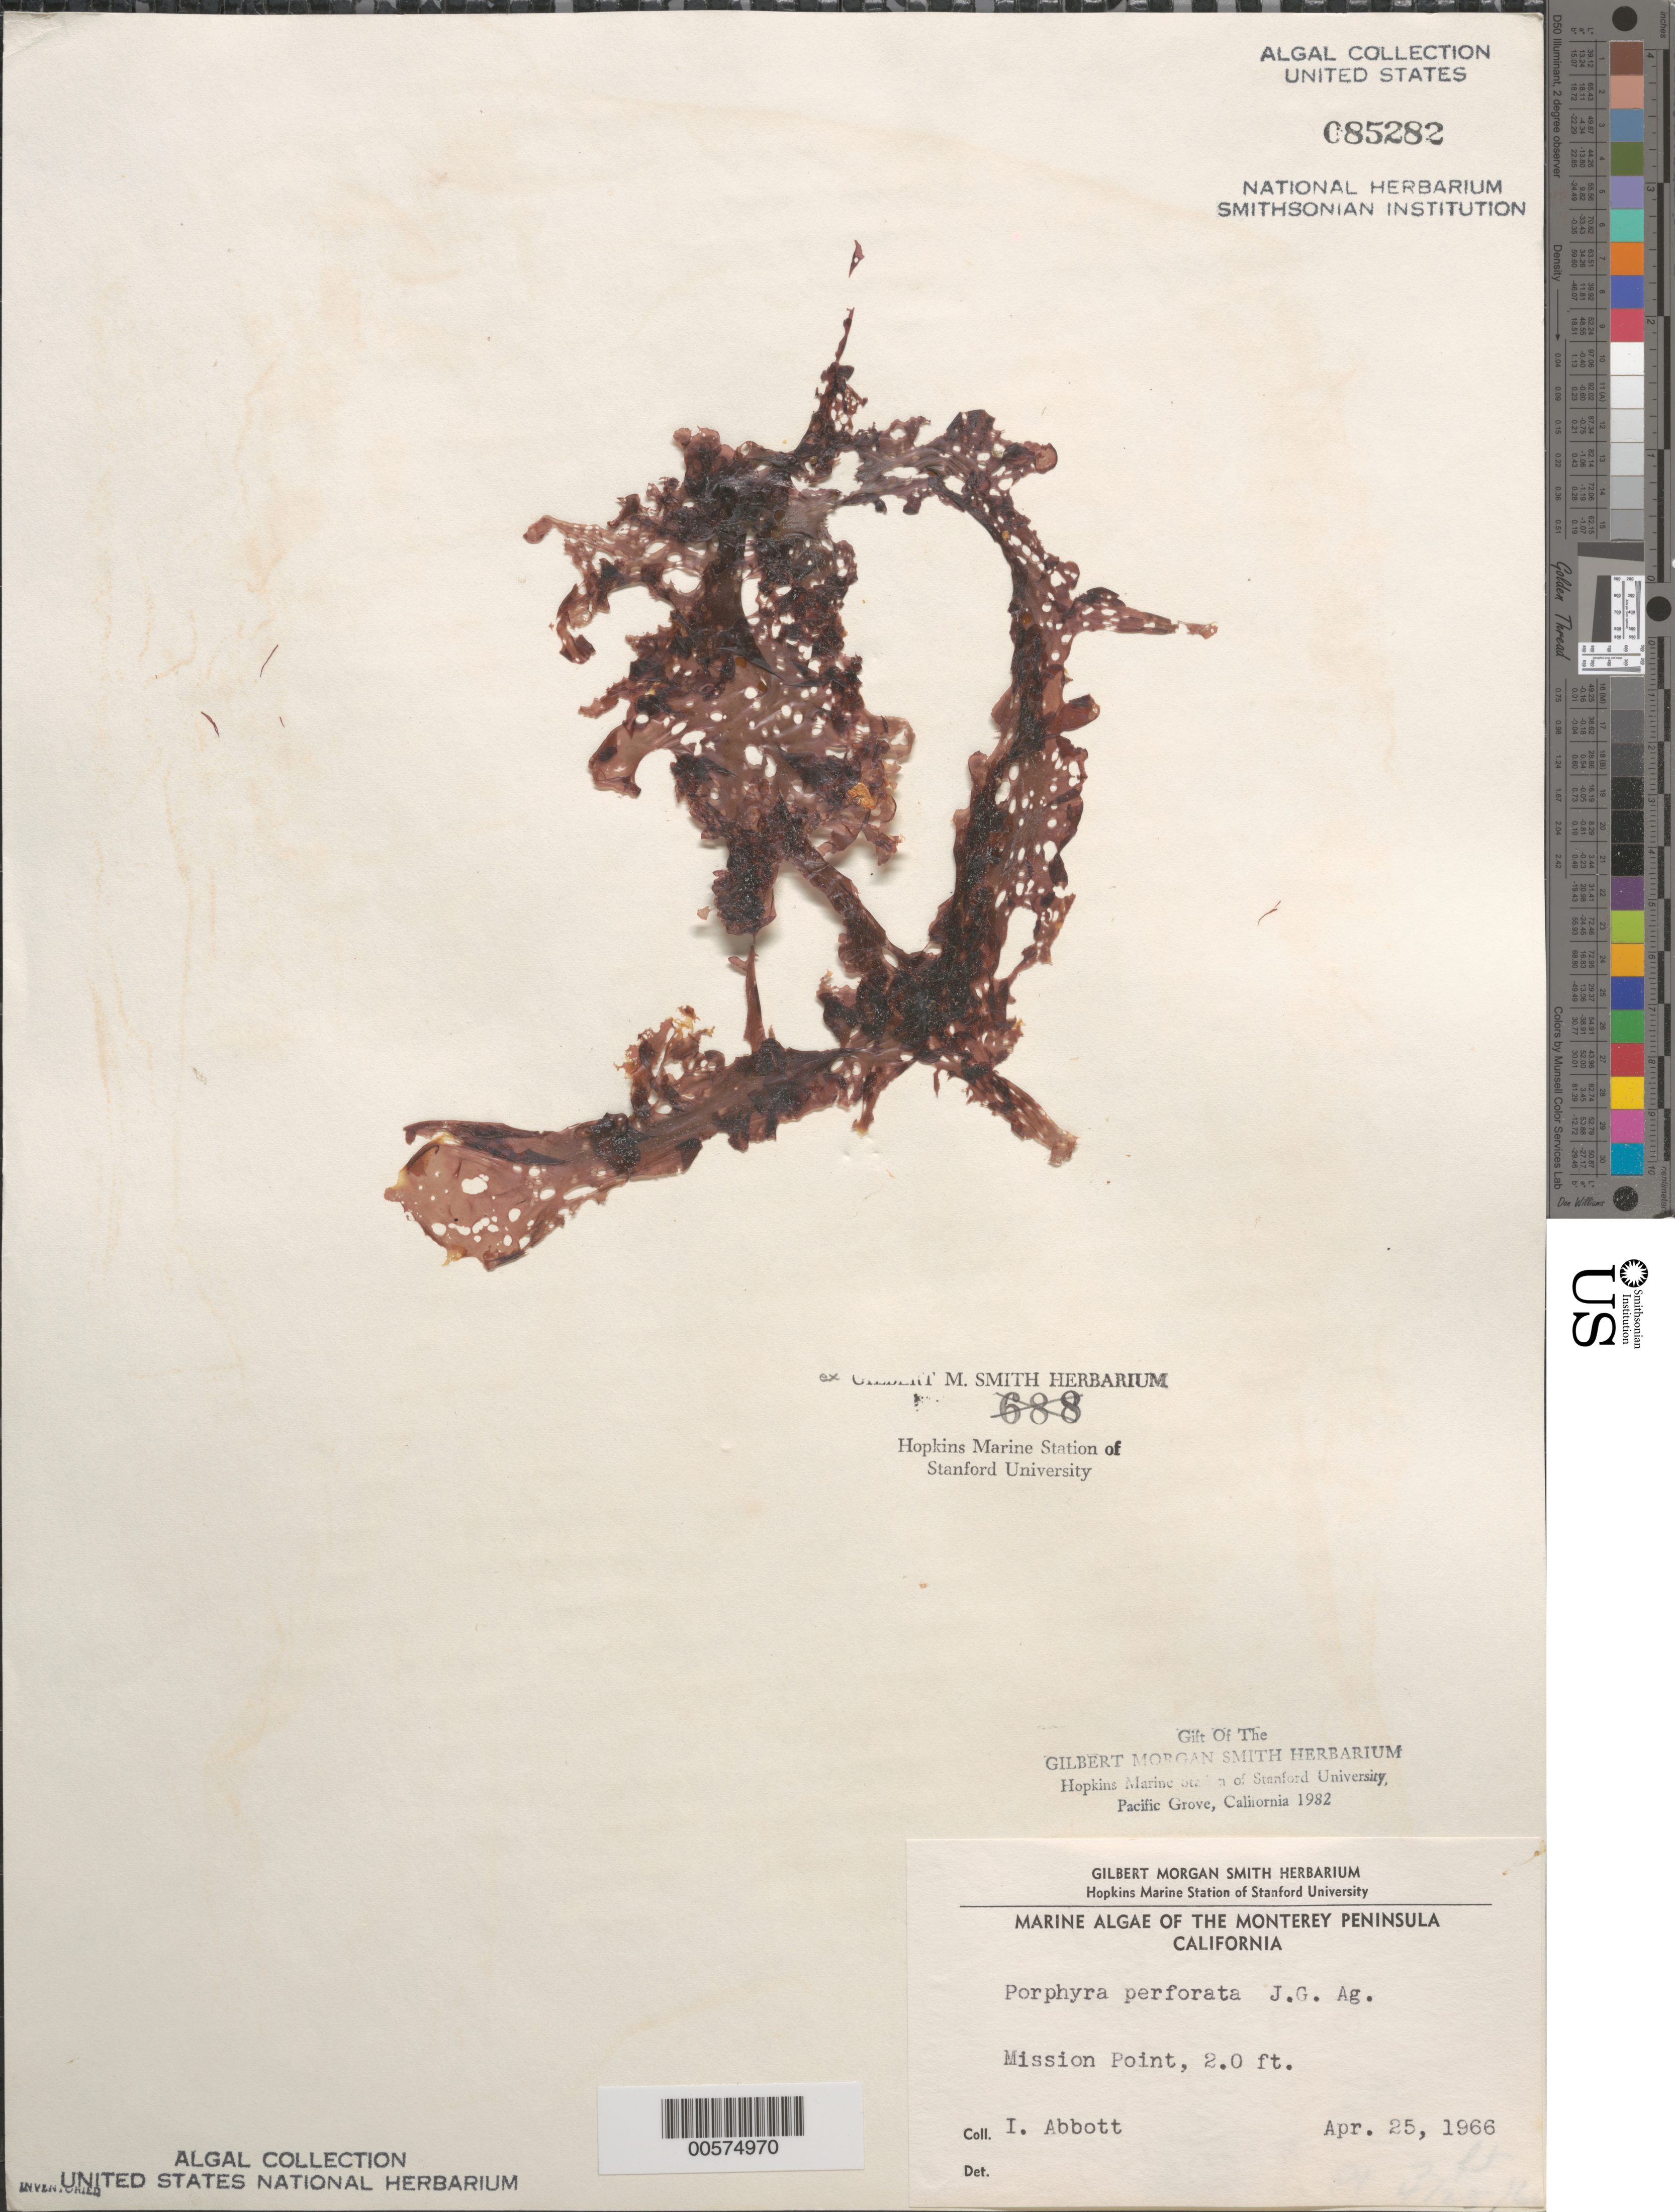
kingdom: Plantae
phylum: Rhodophyta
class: Bangiophyceae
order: Bangiales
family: Bangiaceae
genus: Pyropia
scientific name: Pyropia perforata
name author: (J. Agardh) S.C. Lindstrom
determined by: Algae name updating Project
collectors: I. A. Abbott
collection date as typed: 25 Apr 1966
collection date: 1966-04-25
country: United States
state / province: California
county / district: Monterey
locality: Mission Point, Monterey Peninsula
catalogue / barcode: US 85282